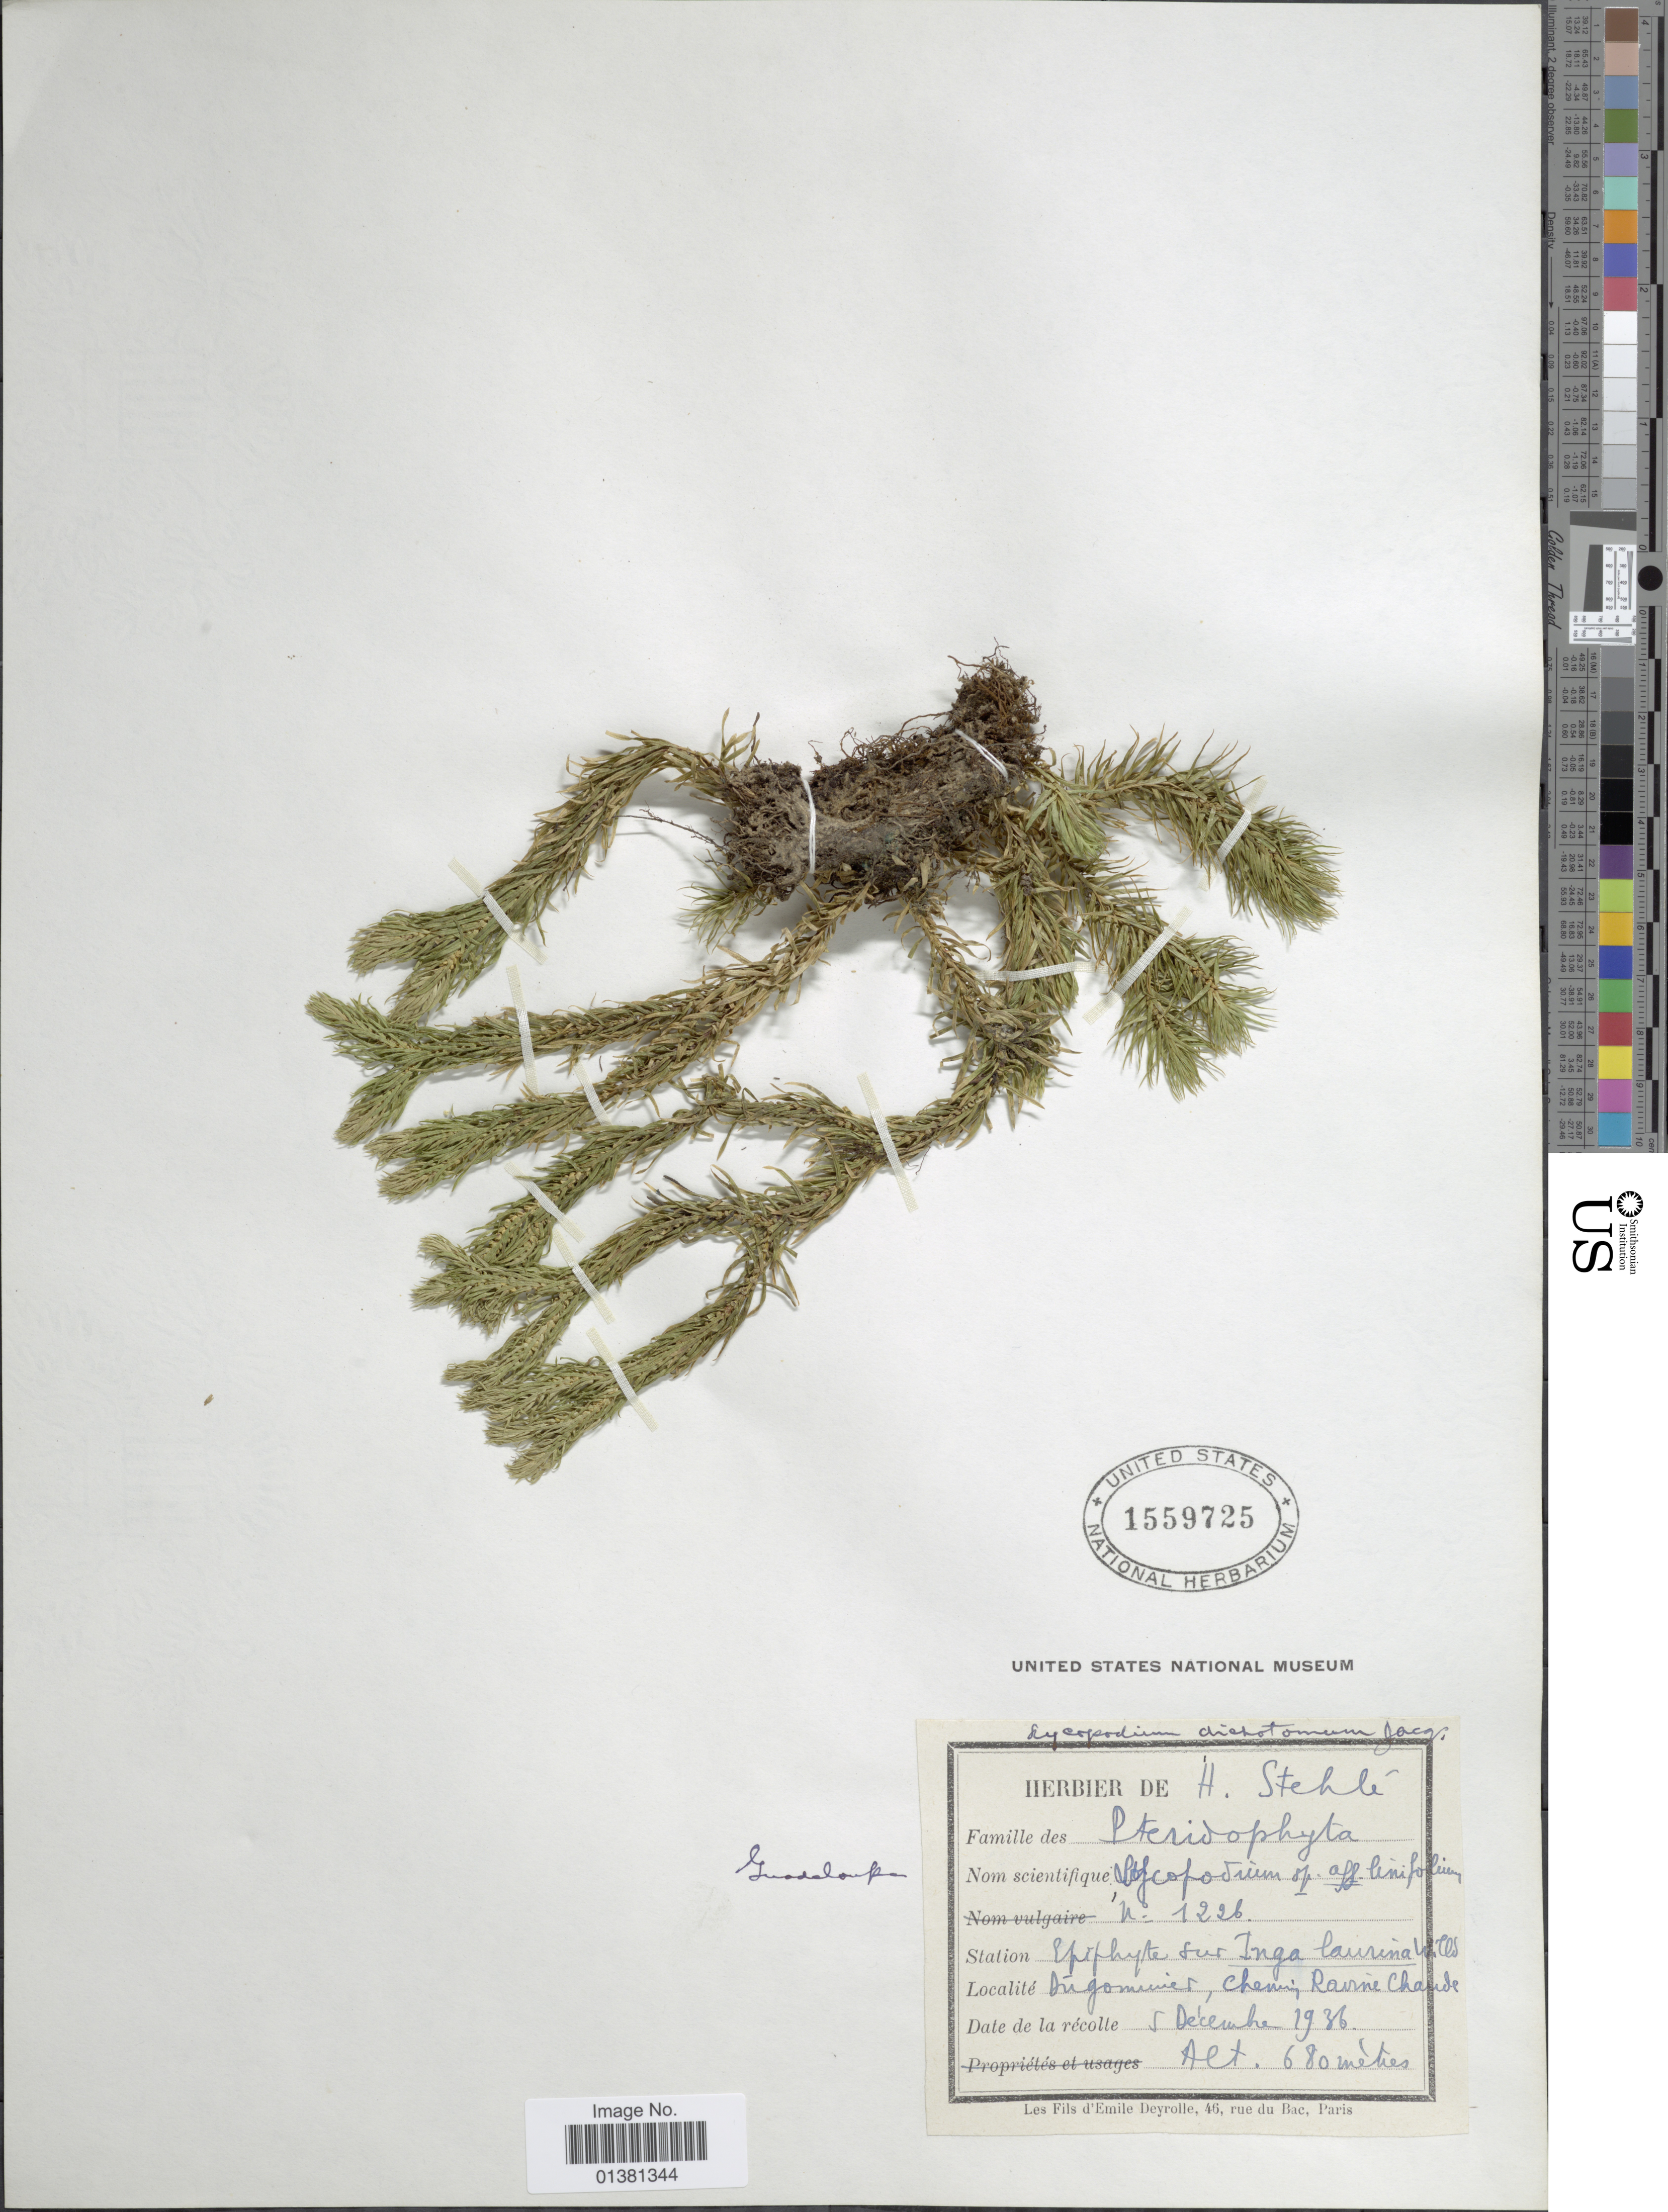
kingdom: Plantae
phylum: Tracheophyta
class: Lycopodiopsida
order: Lycopodiales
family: Lycopodiaceae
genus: Phlegmariurus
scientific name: Phlegmariurus dichotomus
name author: (Jacq.) W.H. Wagner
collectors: H. Stehlé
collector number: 1226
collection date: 1936-12-05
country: Guadeloupe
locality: Dugommier Chemin, Ravine Chaude.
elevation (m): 680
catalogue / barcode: US 1559725